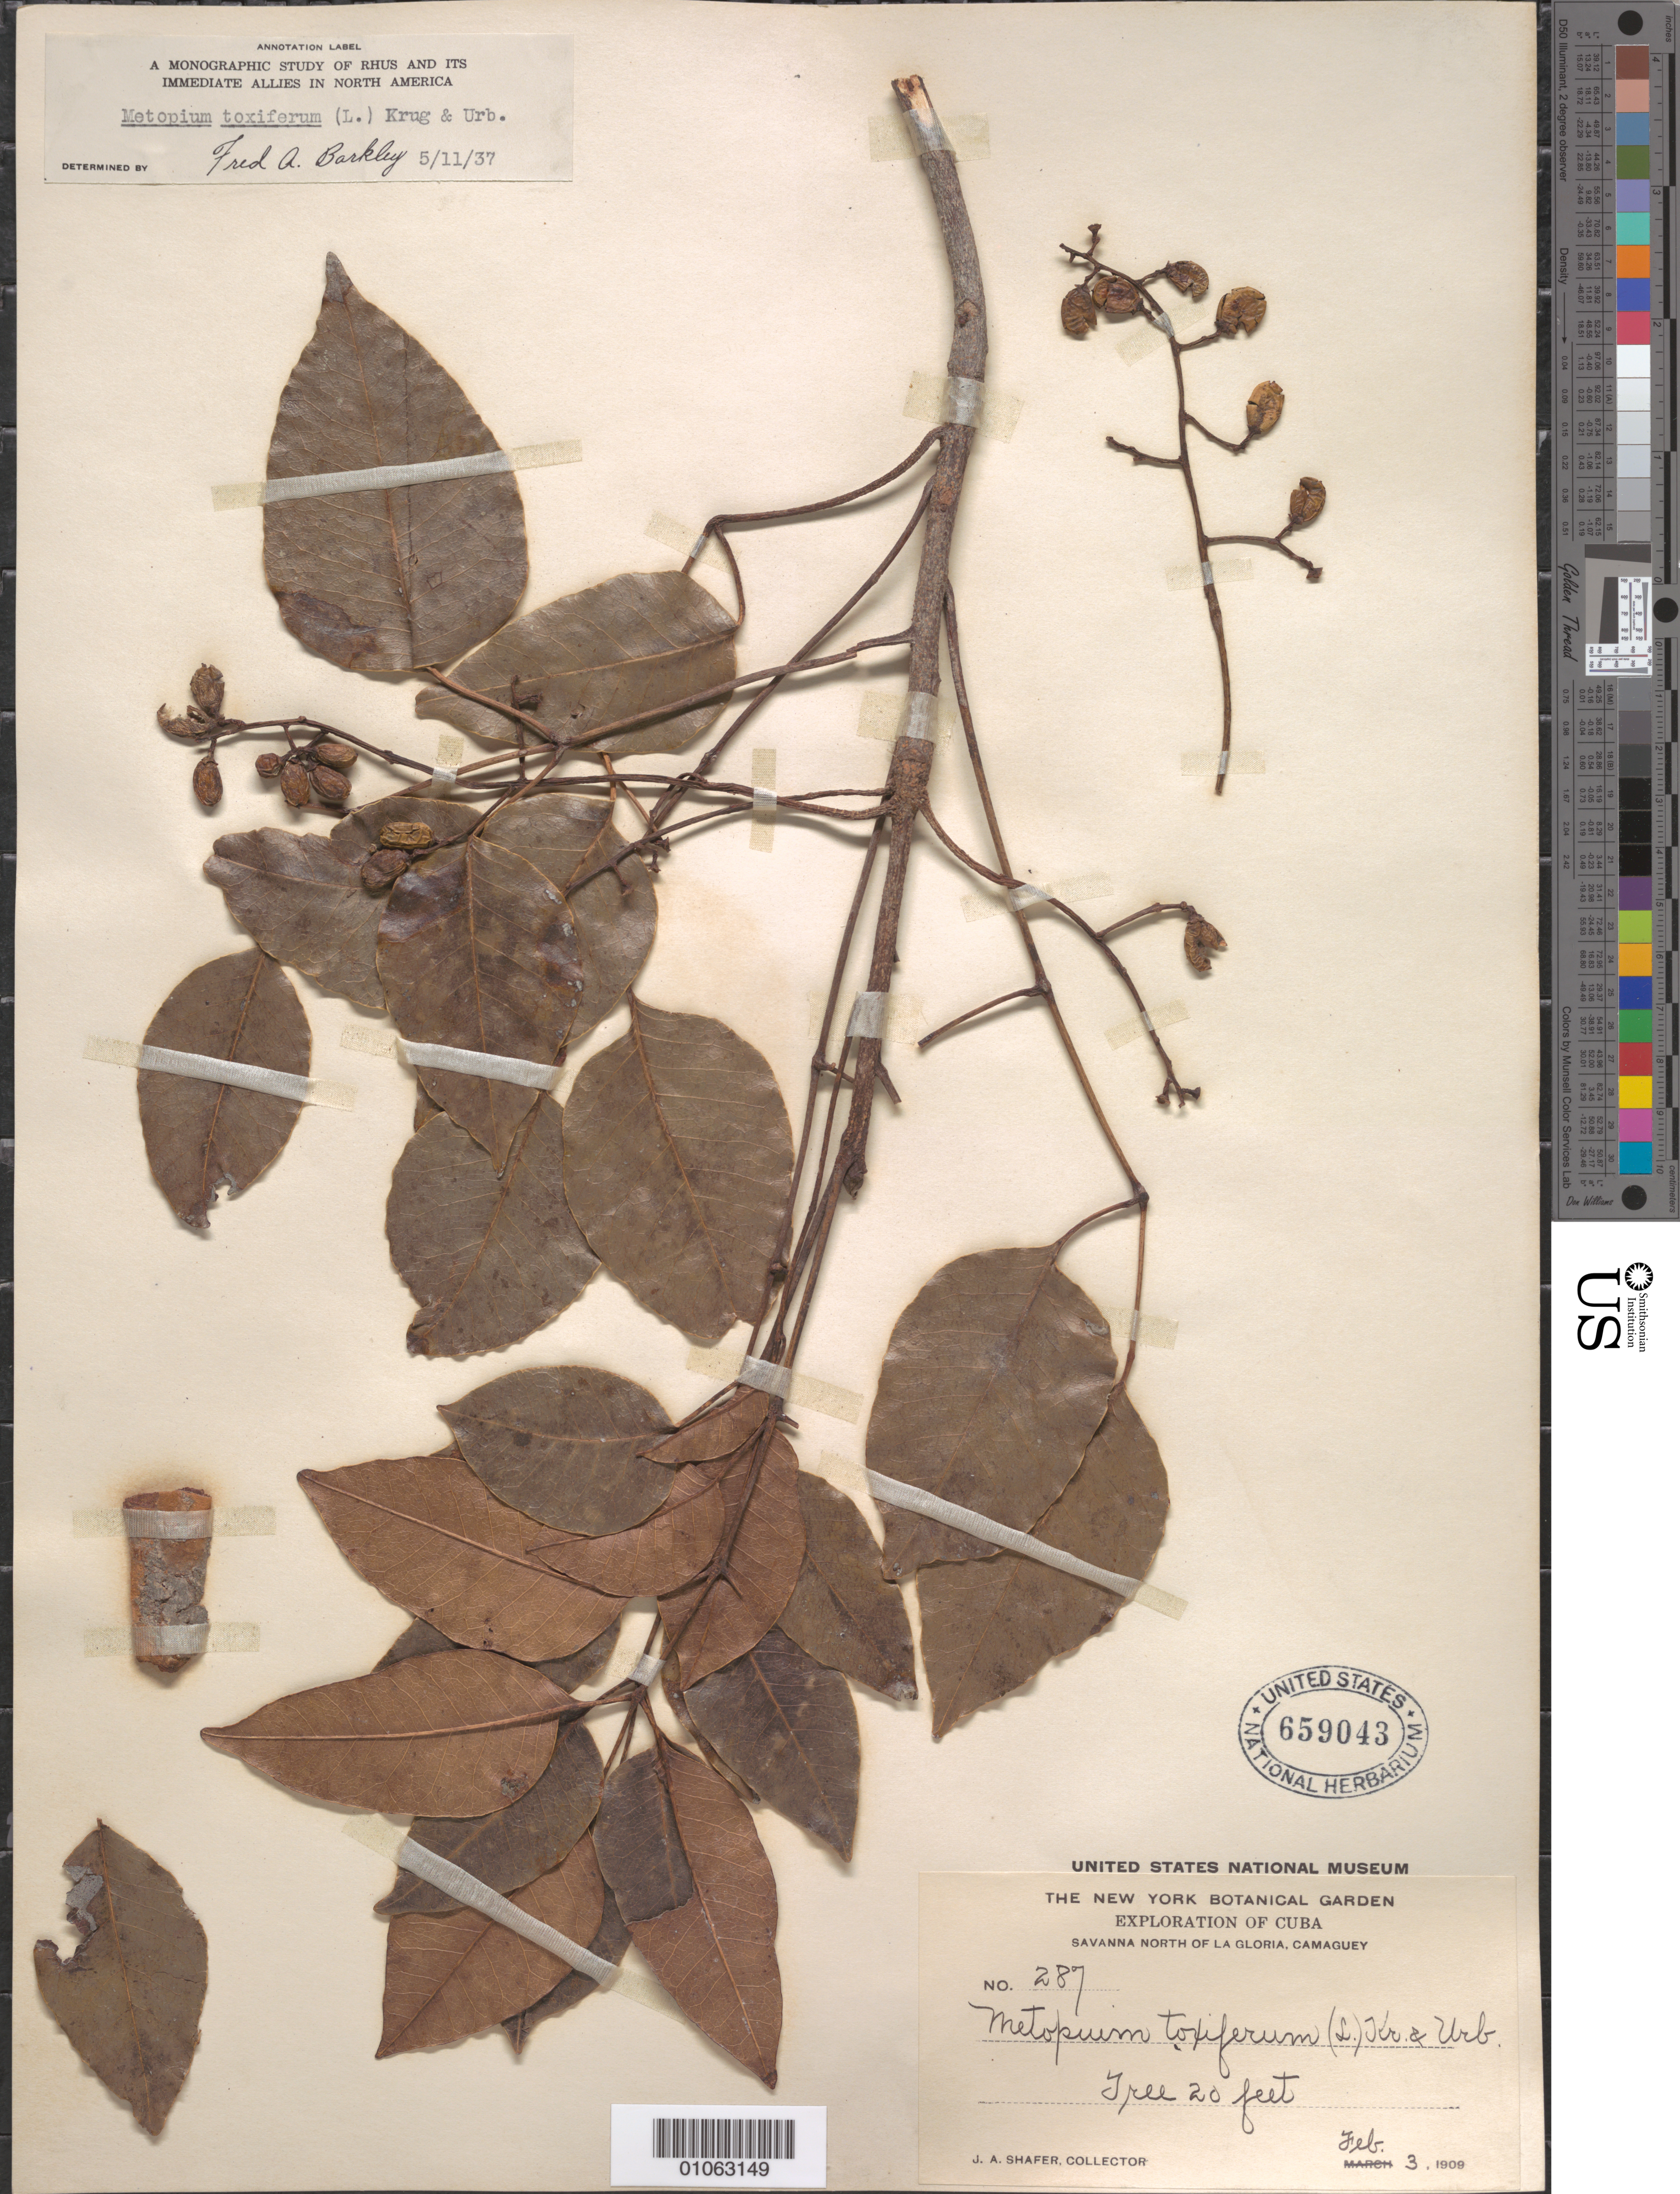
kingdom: Plantae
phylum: Tracheophyta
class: Magnoliopsida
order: Sapindales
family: Anacardiaceae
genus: Metopium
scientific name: Metopium toxiferum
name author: (L.) Krug & Urb.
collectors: J. A. Shafer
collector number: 287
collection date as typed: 03 Feb 1909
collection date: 1909-02-03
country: Cuba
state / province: Camagüey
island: Cuba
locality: Savanna North of La Gloria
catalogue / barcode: US 659043